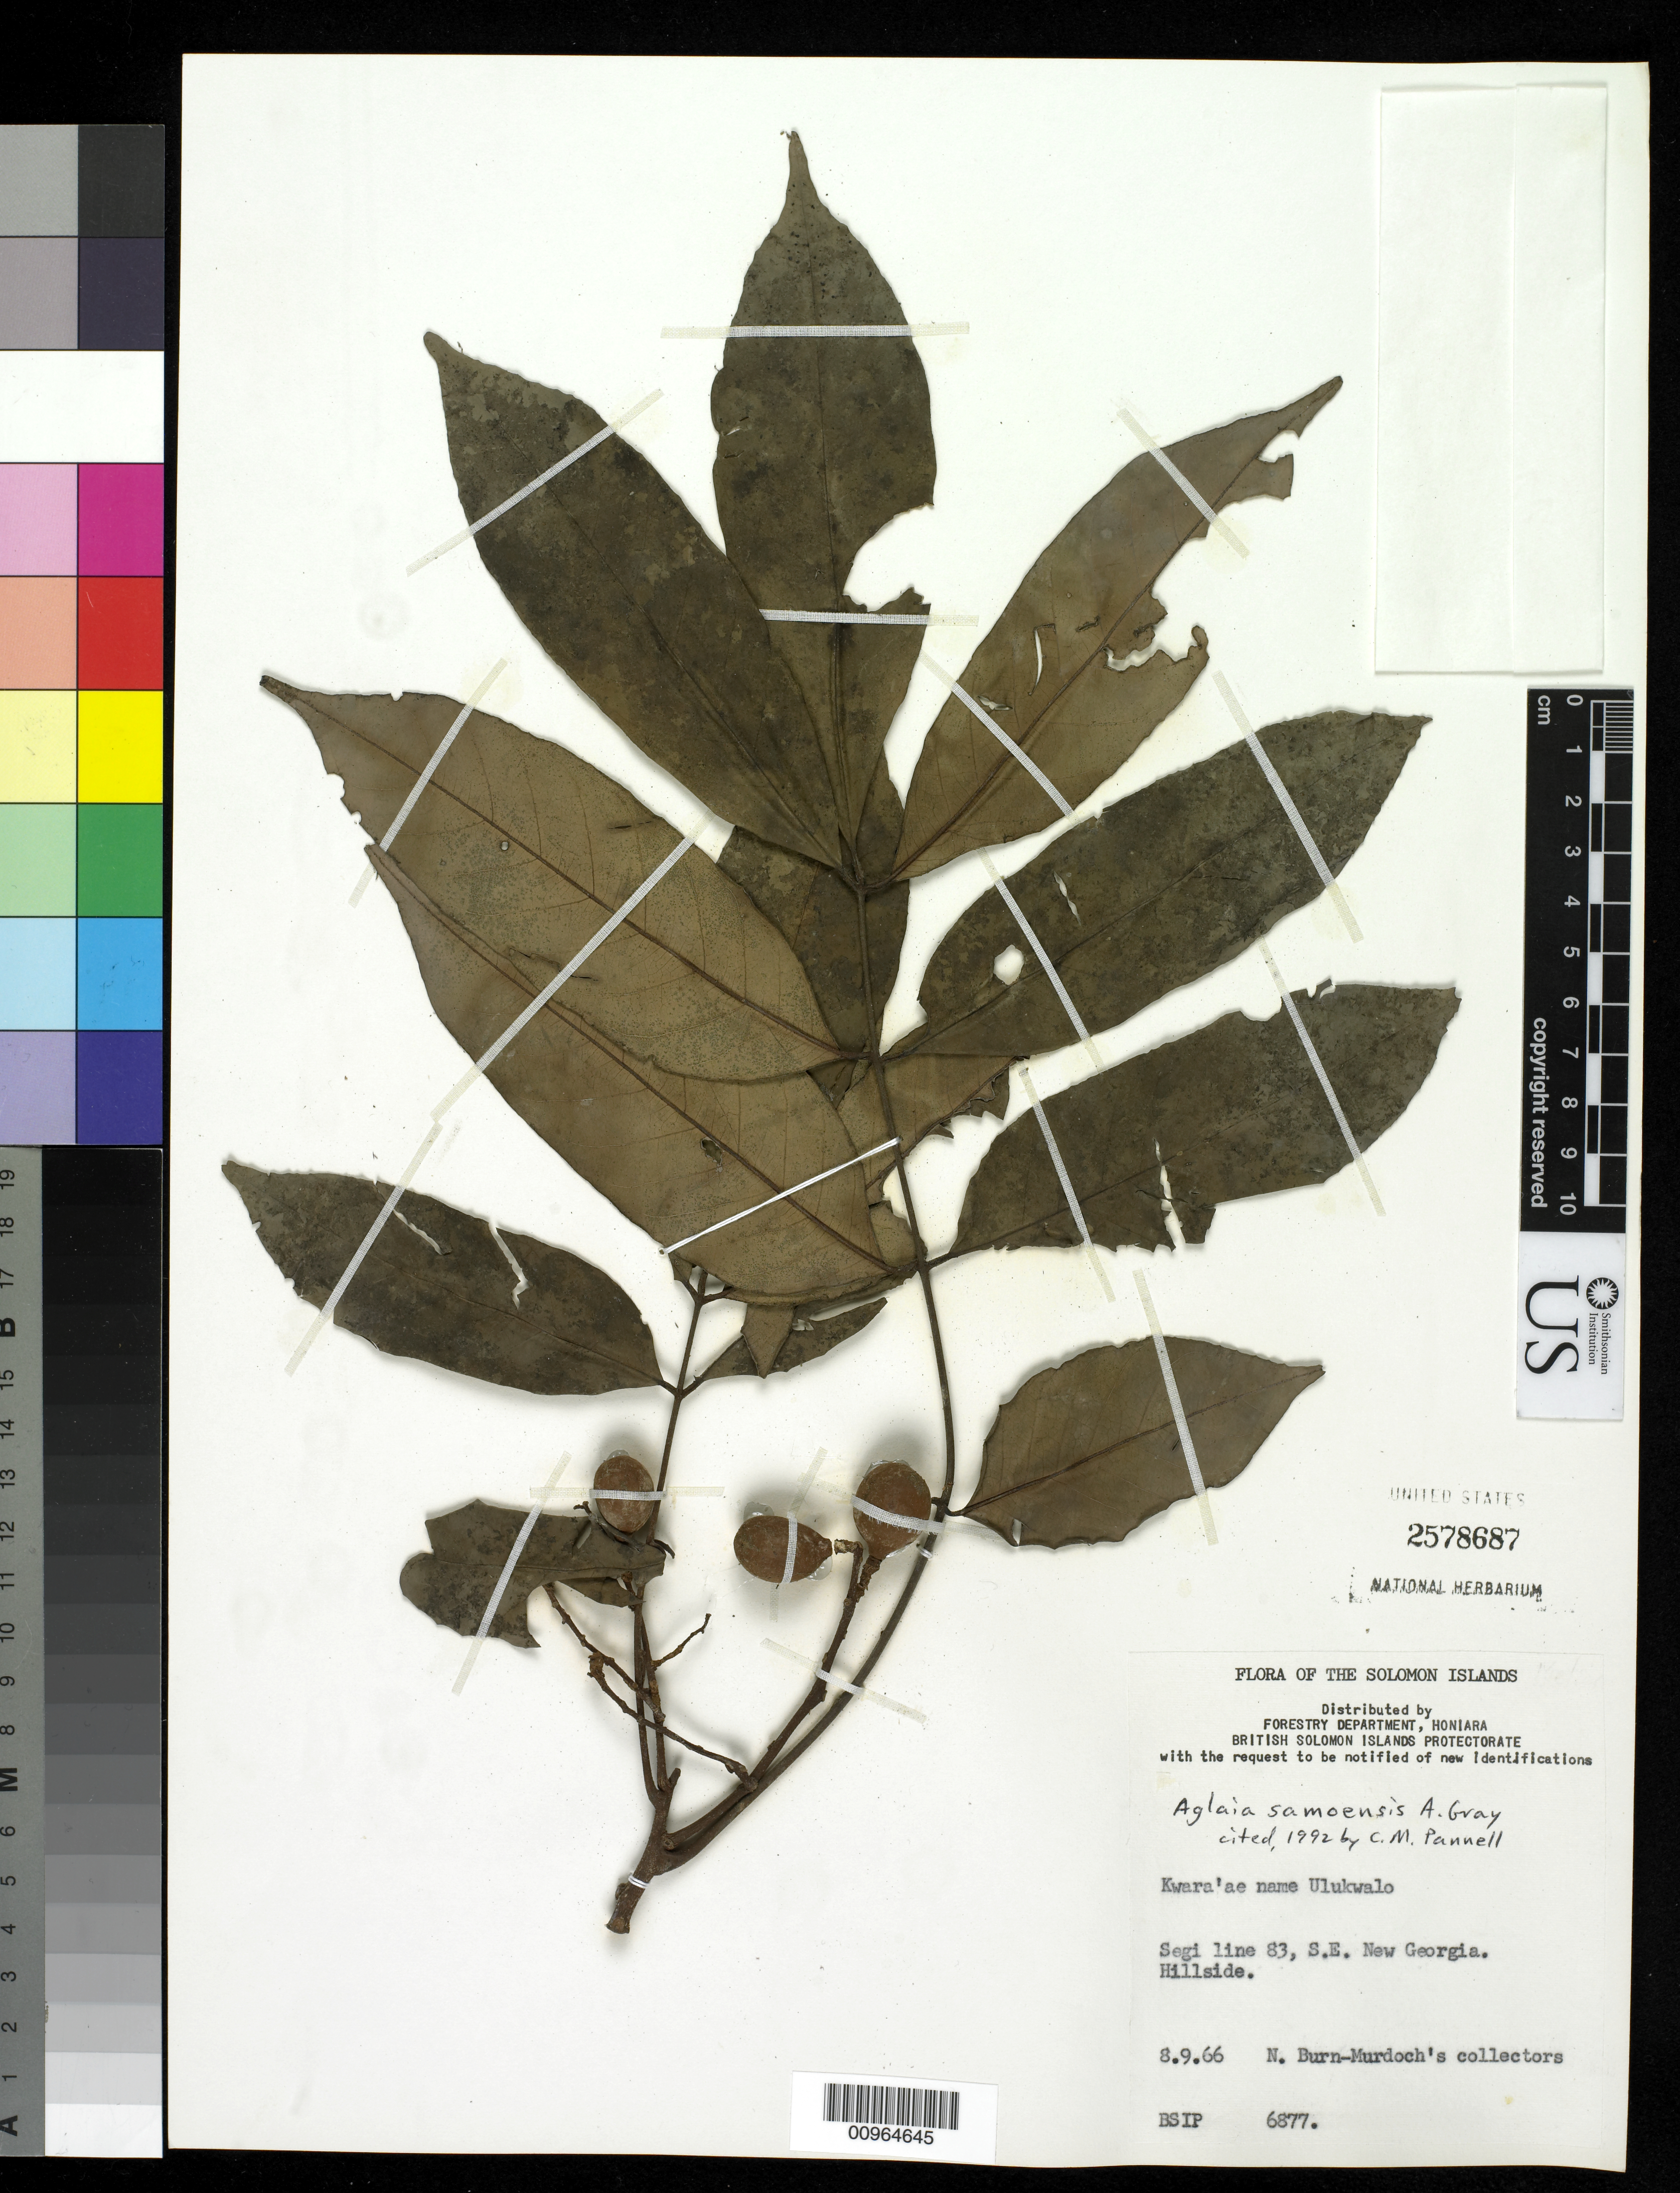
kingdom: Plantae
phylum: Tracheophyta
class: Magnoliopsida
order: Sapindales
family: Meliaceae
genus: Aglaia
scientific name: Aglaia samoensis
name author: A. Gray in Wilkes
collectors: N. Burn-Murdoch's collectors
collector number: BSIP 6877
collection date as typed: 08 Aug 1966 or 08 Sep 1966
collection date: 1966-08-08 or 1966-09-08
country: Solomon Islands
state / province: Western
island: New Georgia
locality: Segi line 83, SE New Georgia hillside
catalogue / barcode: US 2578687